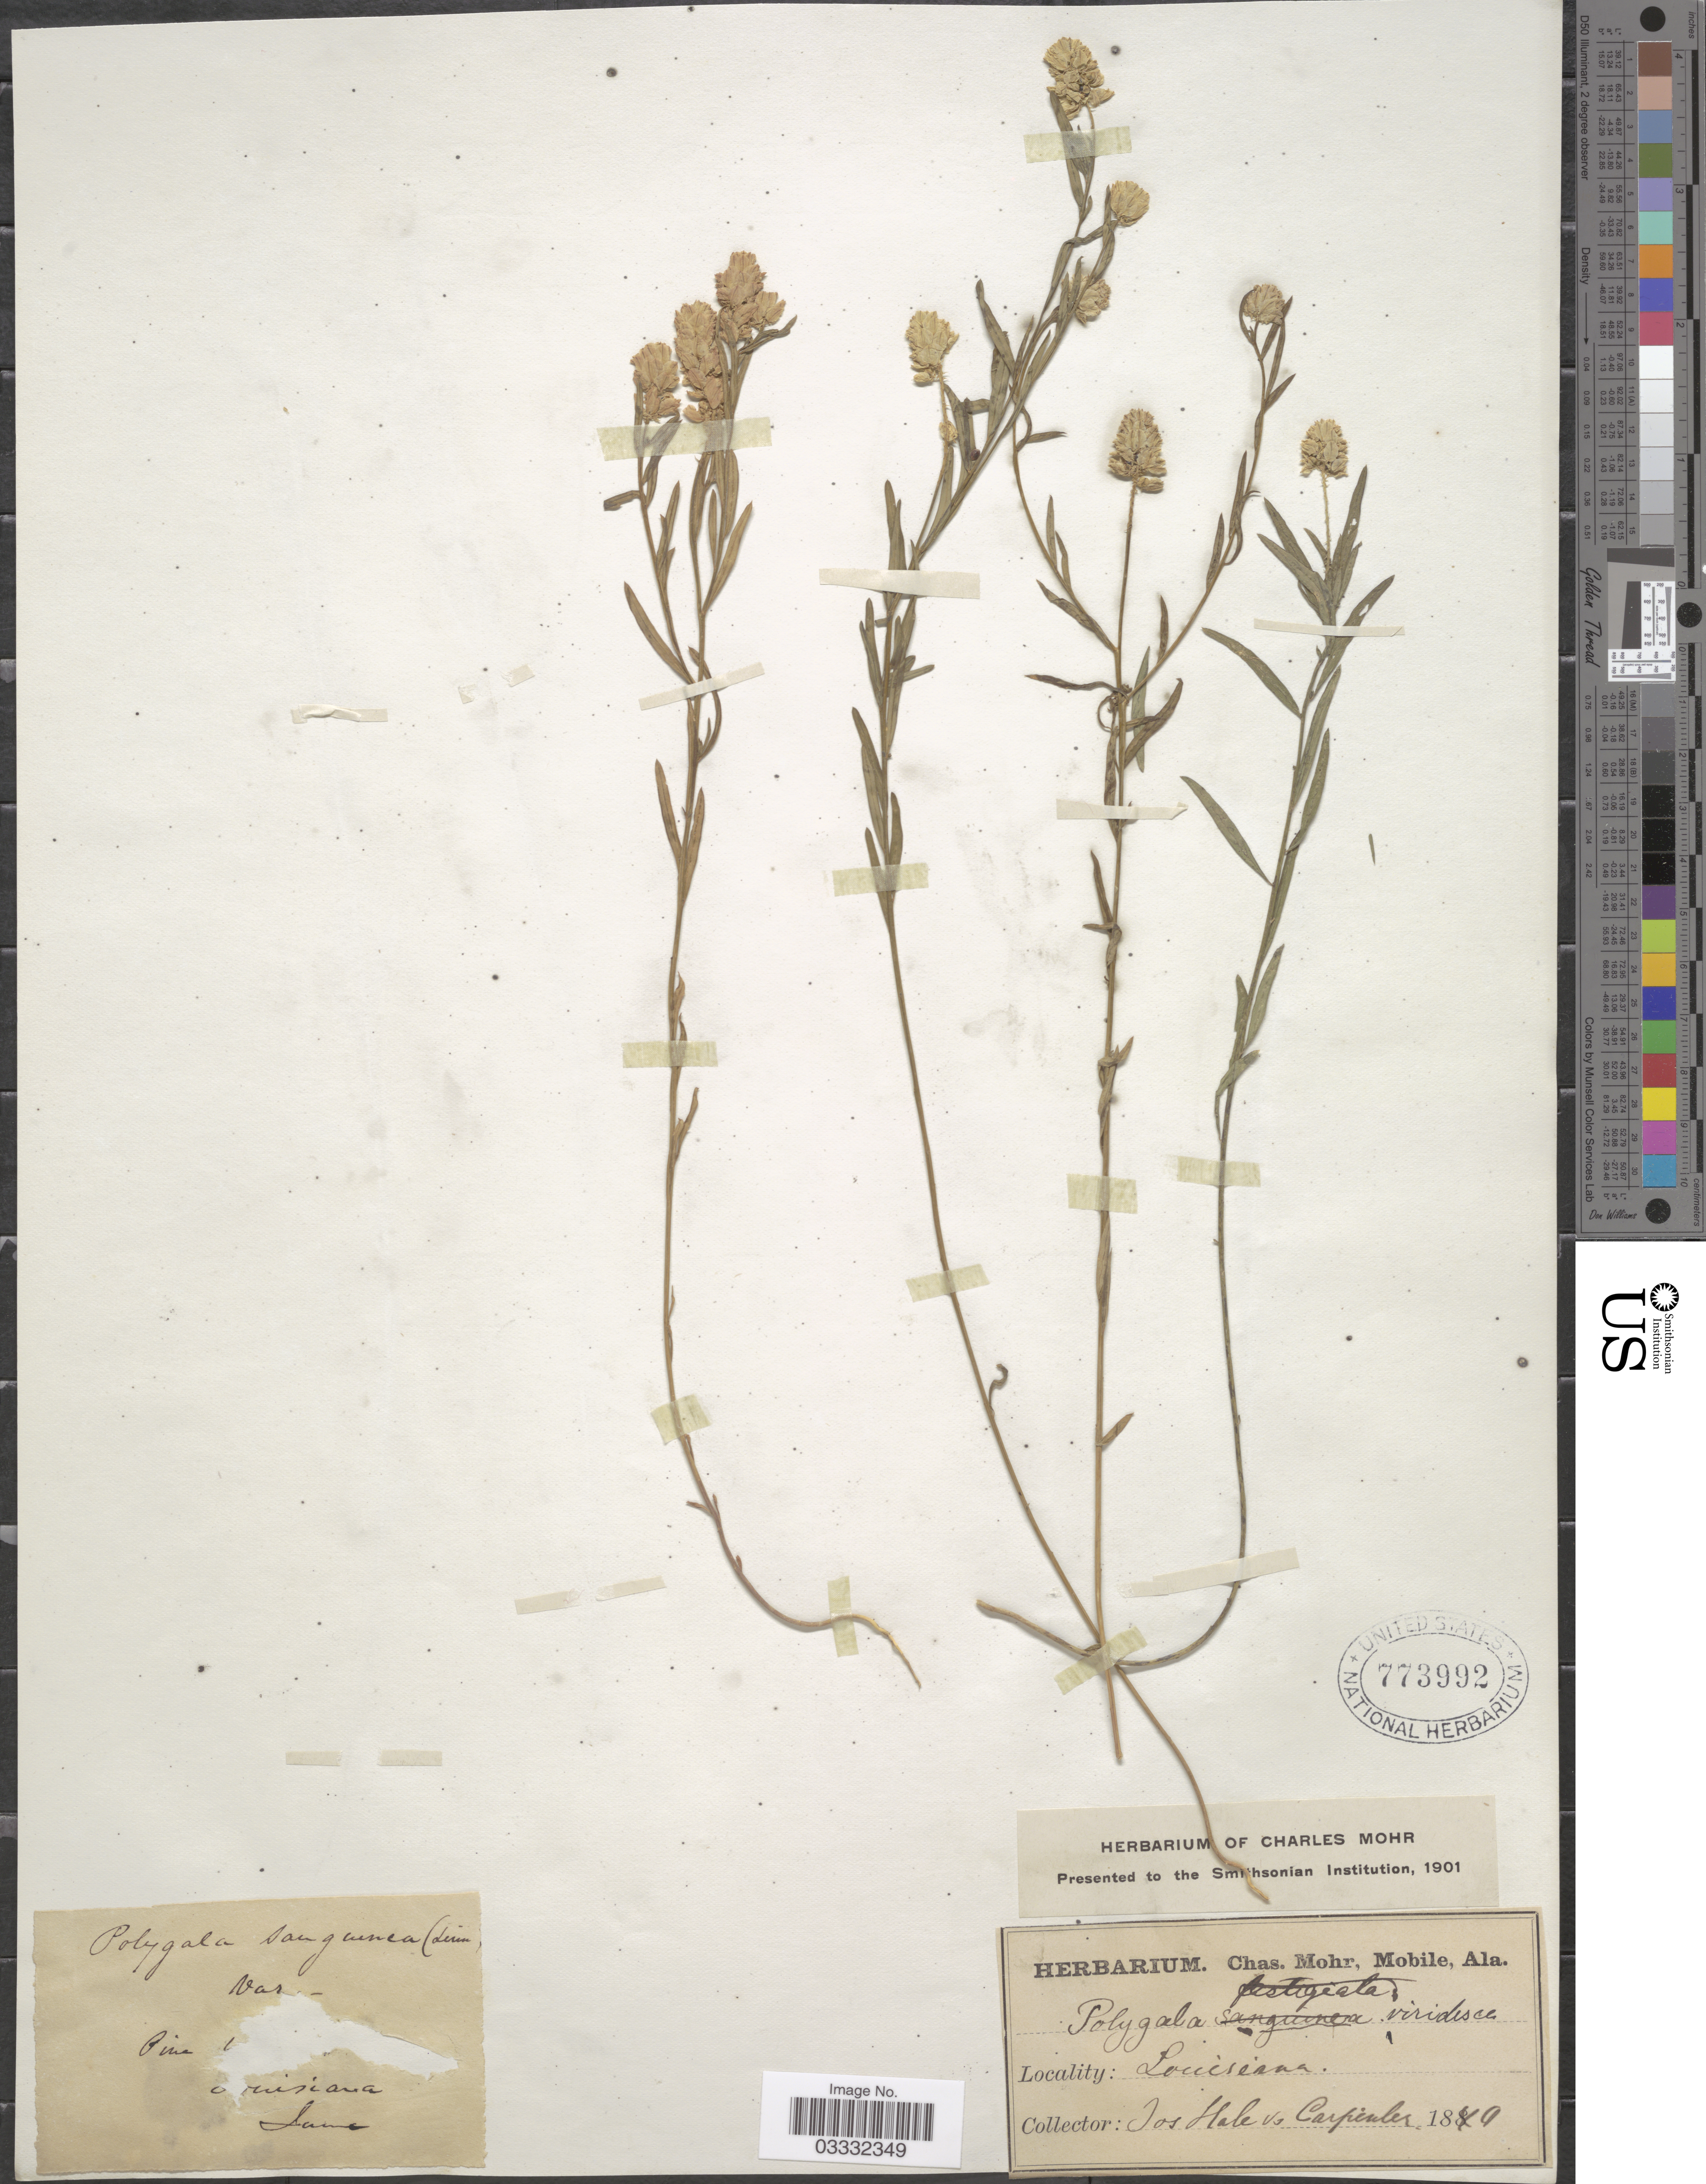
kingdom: Plantae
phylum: Tracheophyta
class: Magnoliopsida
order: Fabales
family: Polygalaceae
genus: Polygala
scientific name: Polygala sanguinea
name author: L.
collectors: J. Hale & -. Carpenter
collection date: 1879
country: United States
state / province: Louisiana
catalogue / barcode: US 773992